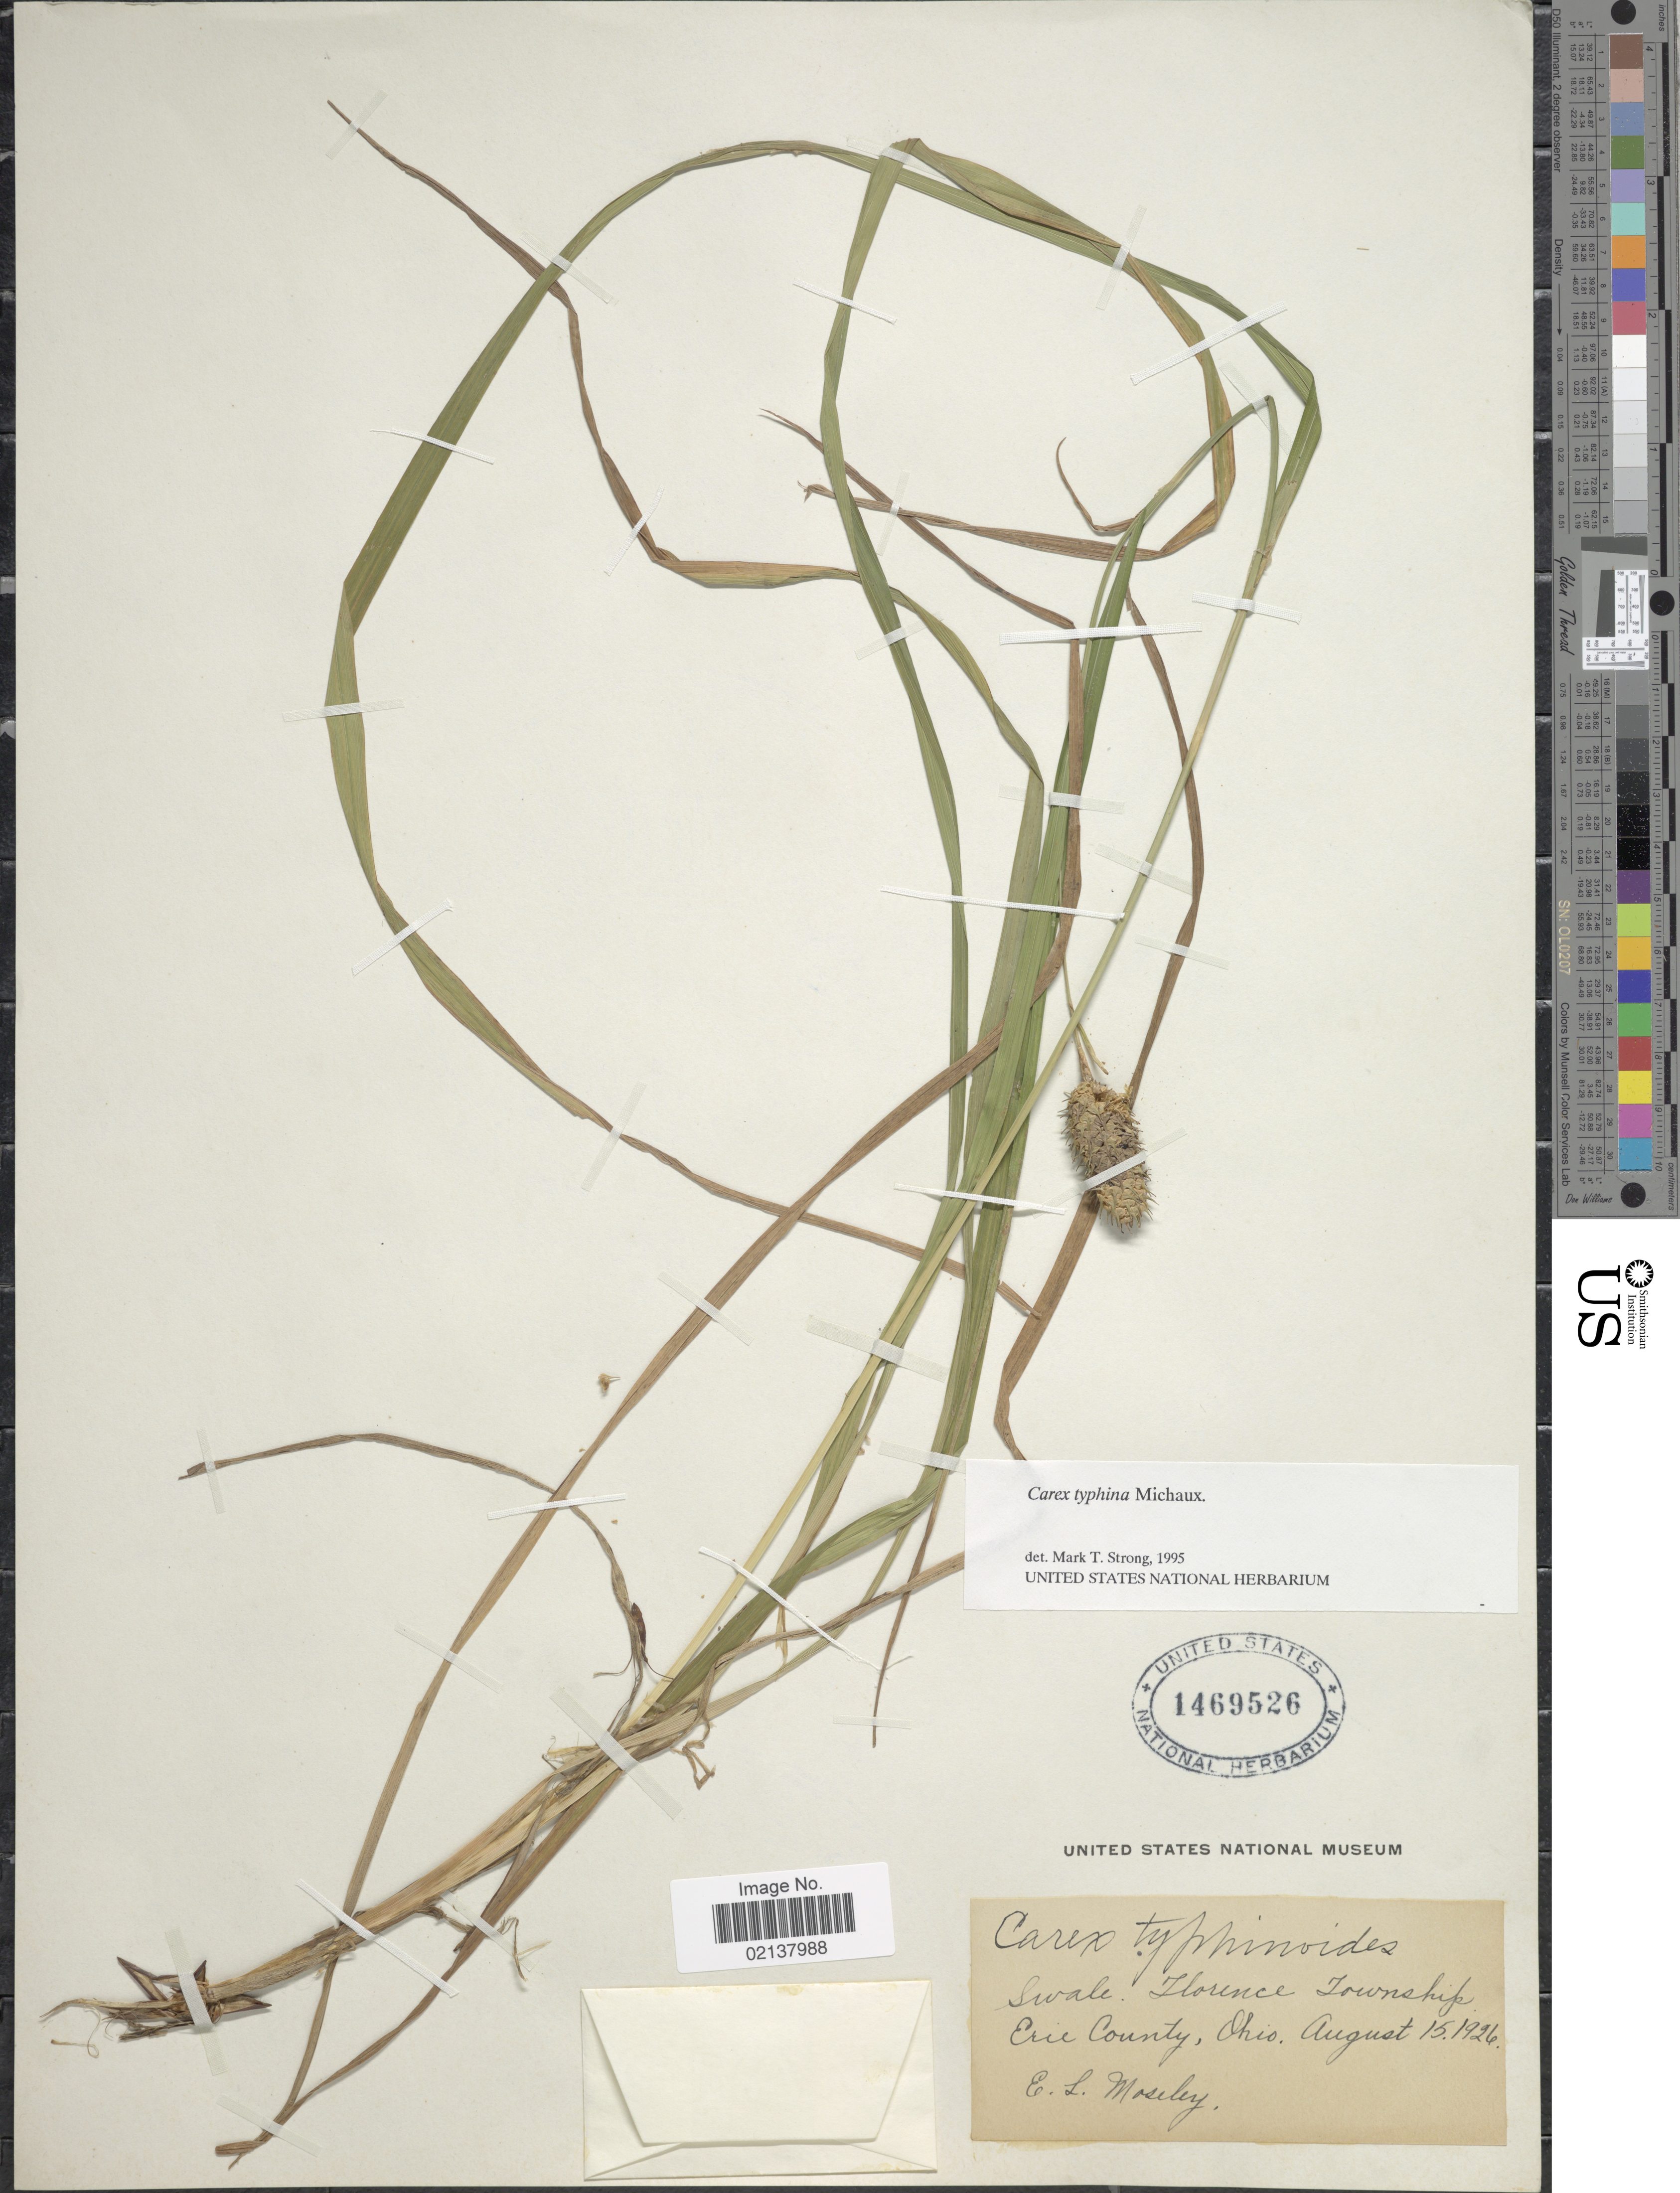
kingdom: Plantae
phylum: Tracheophyta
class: Liliopsida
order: Poales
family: Cyperaceae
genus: Carex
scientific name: Carex typhina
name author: Michx.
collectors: E. Moseley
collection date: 1926-08-15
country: United States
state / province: Ohio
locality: Erie County, Ohio. Swale Florence, Township.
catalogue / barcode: US 1469526